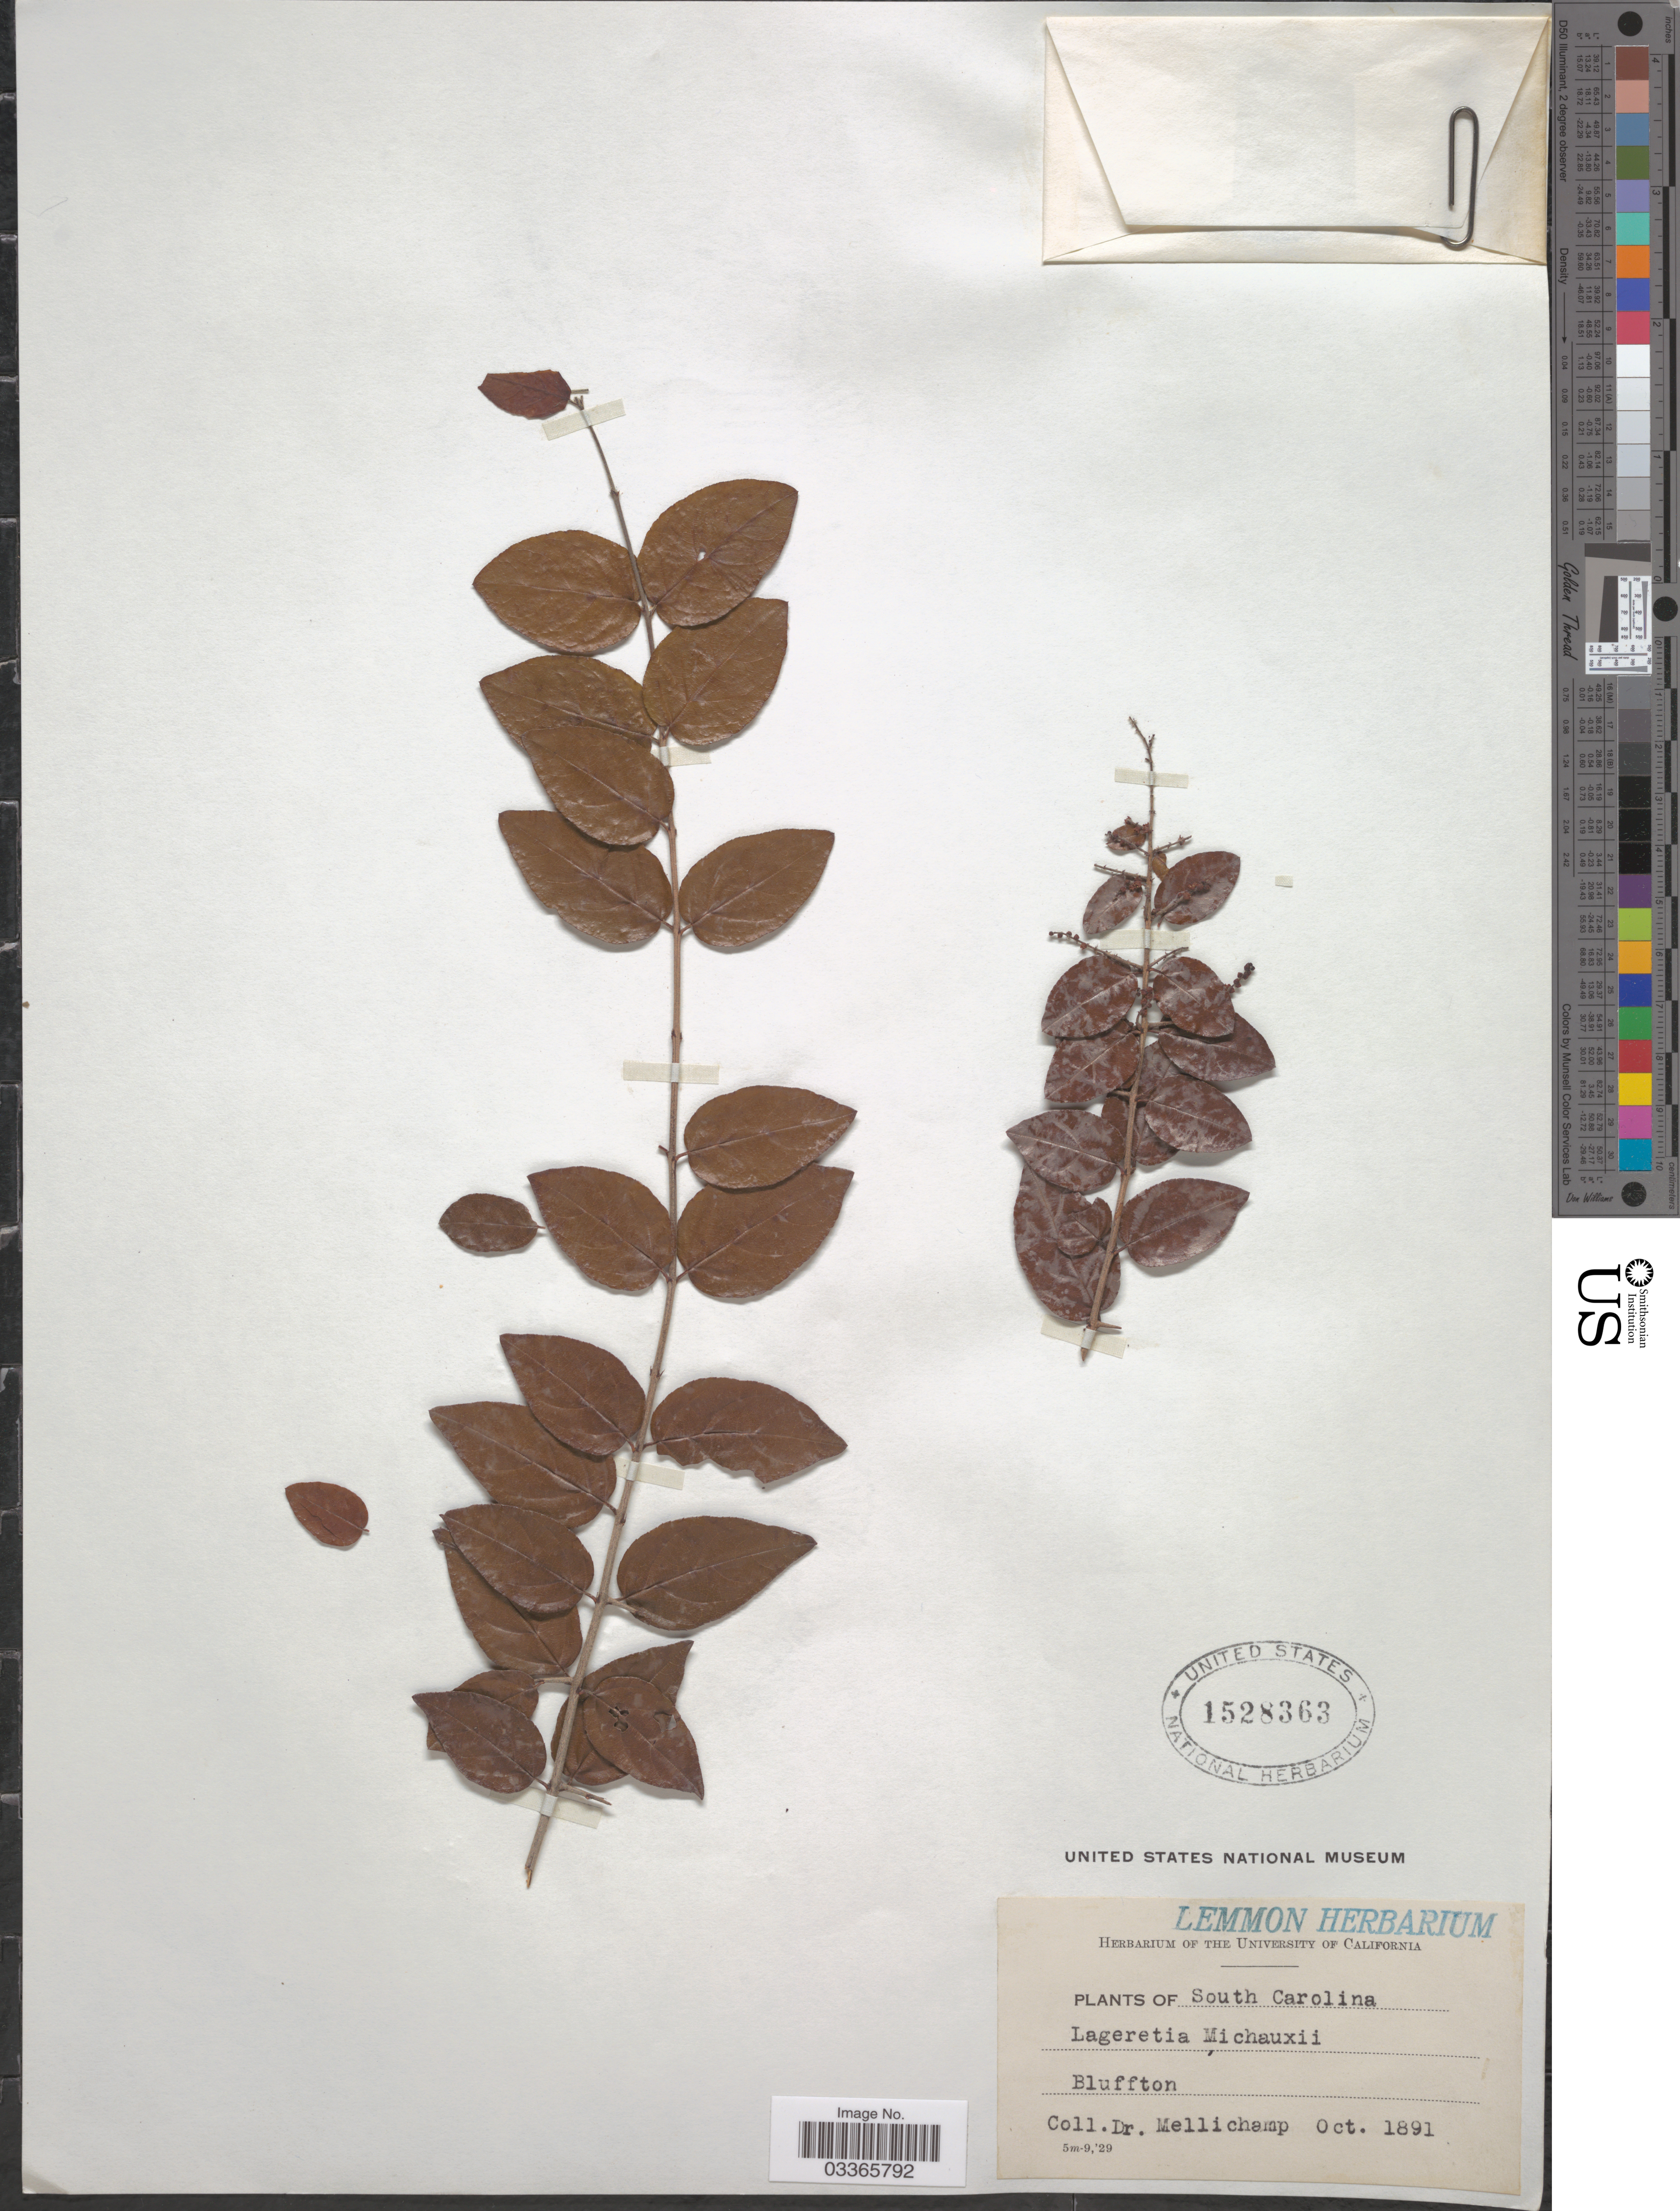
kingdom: Plantae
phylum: Tracheophyta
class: Magnoliopsida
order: Rosales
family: Rhamnaceae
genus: Sageretia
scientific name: Sageretia minutiflora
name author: (Michx.) Trel.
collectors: -. Mellichamp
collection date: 1891-10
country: United States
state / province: South Carolina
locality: Bluffton.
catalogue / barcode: US 1528363